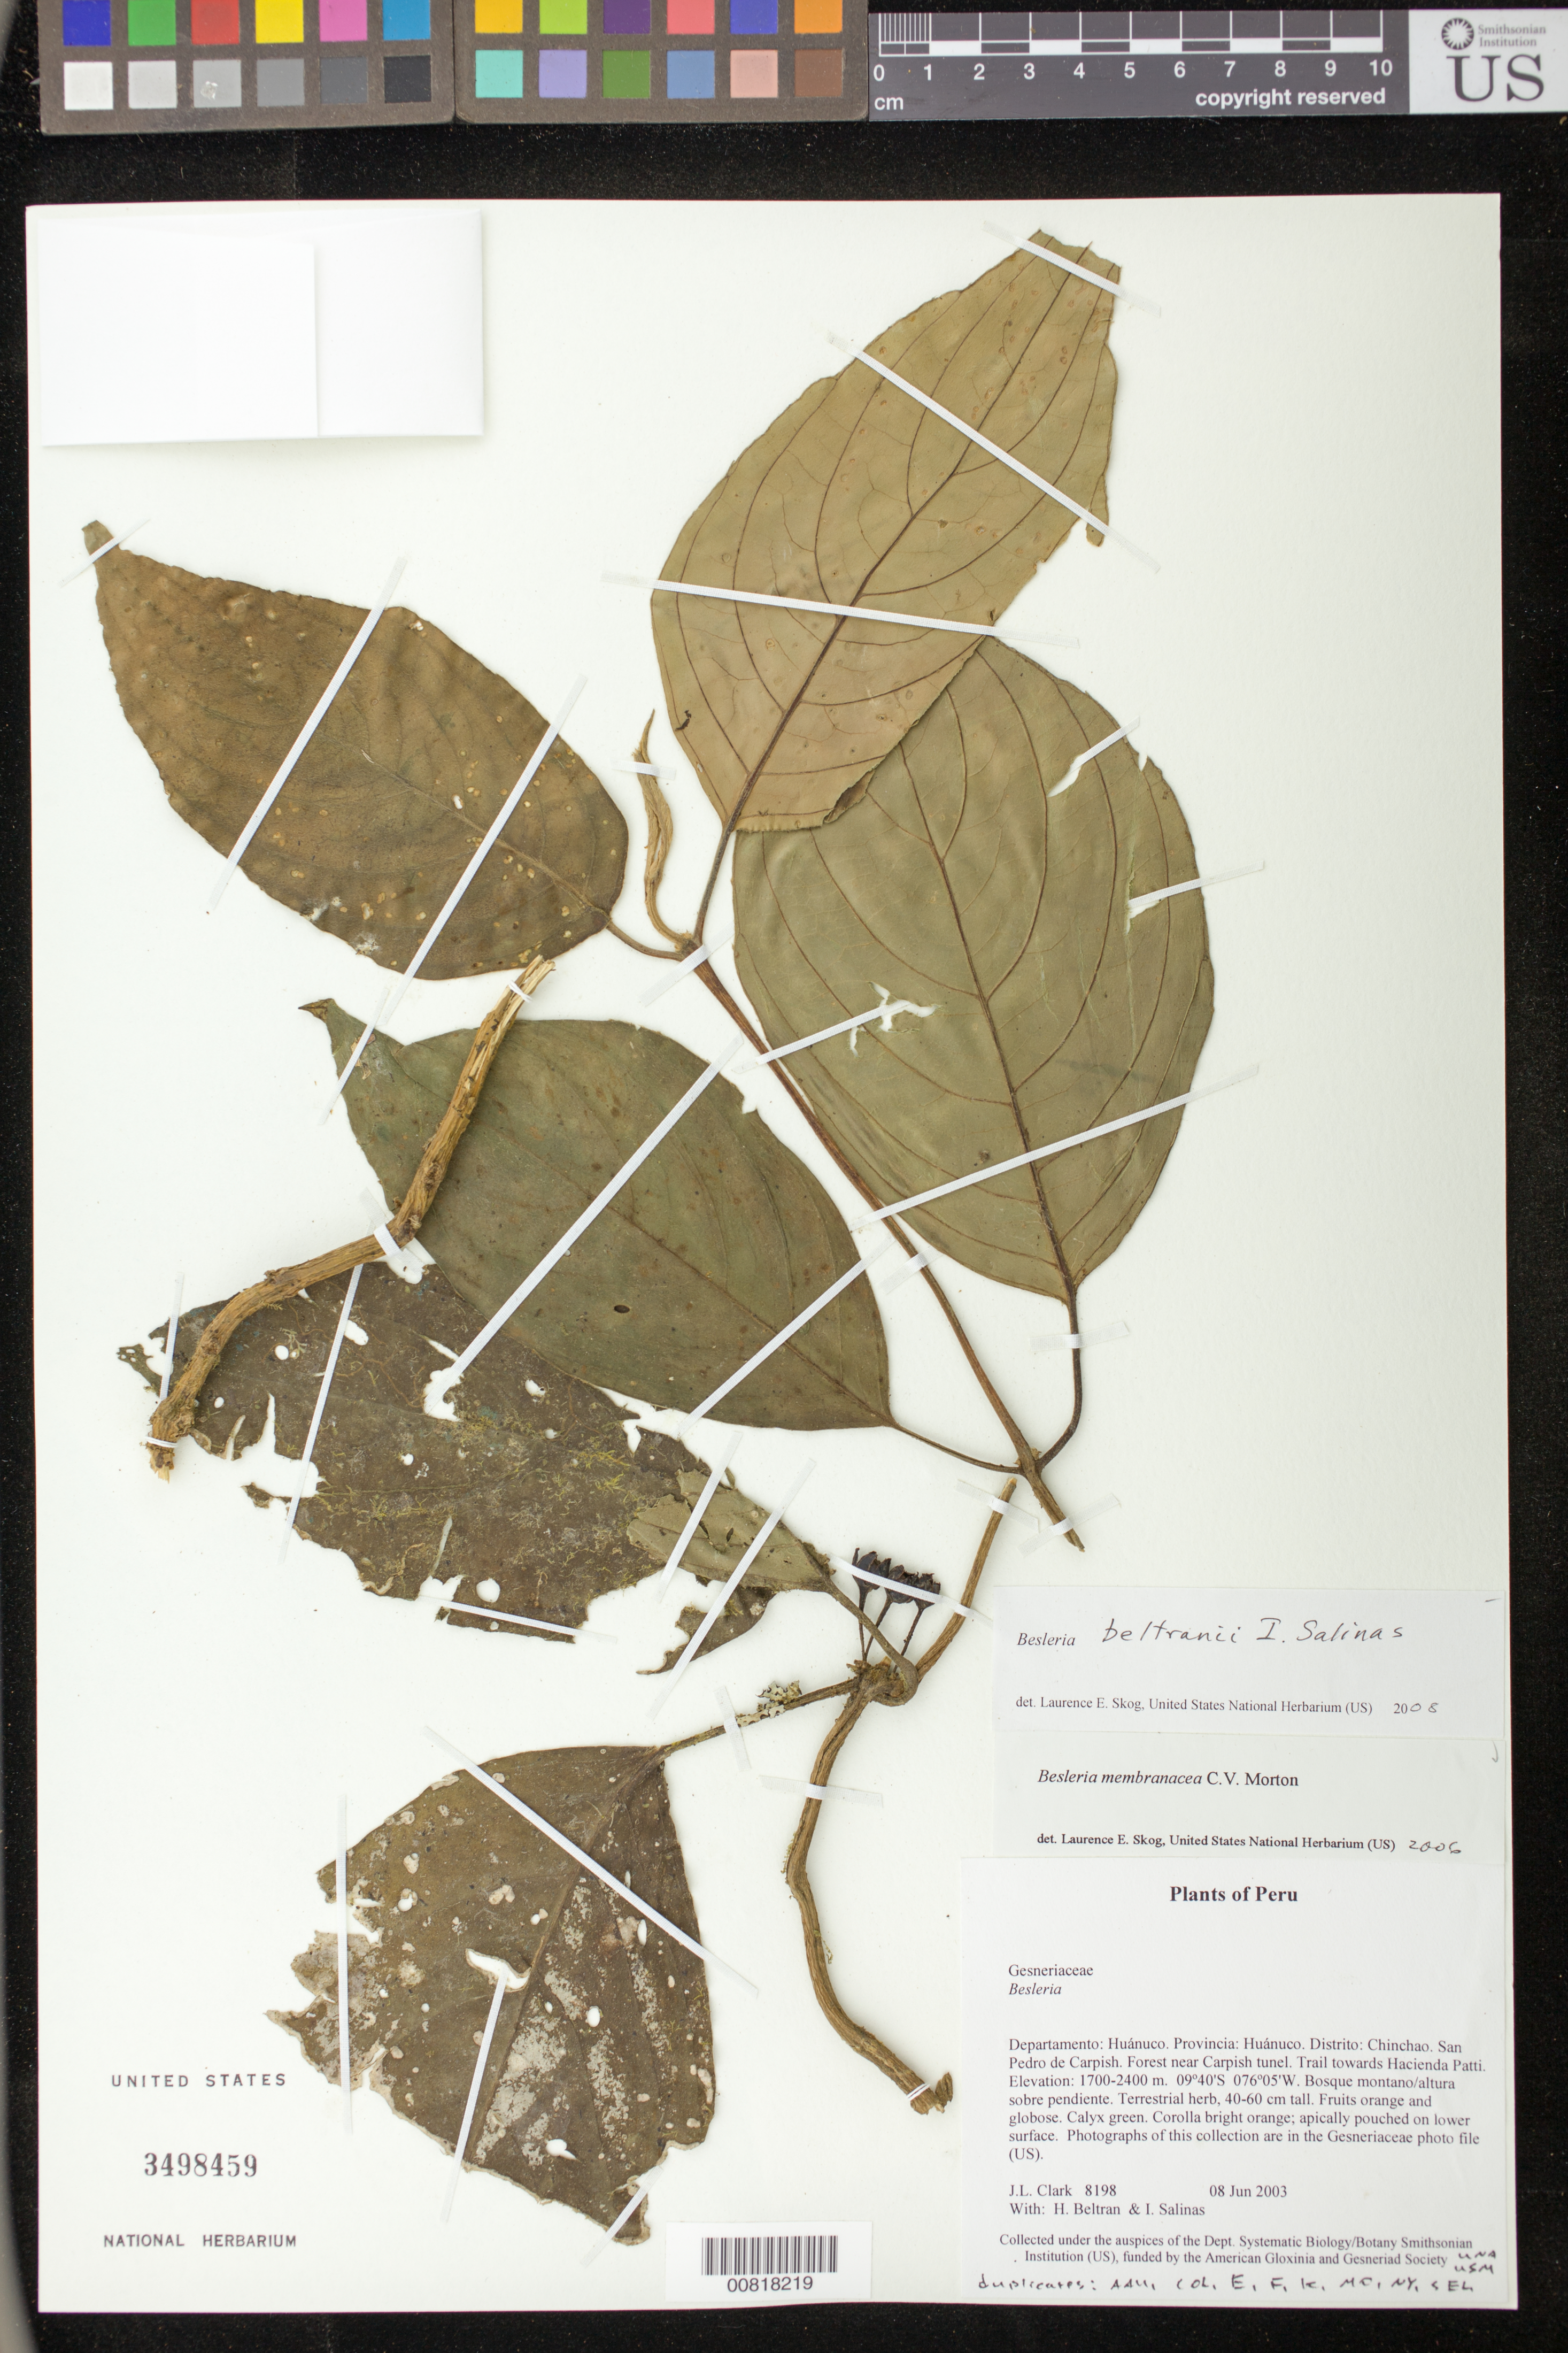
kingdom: Plantae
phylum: Tracheophyta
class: Magnoliopsida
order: Lamiales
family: Gesneriaceae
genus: Besleria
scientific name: Besleria beltranii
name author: I. Salinas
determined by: Salinas, I.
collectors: J. L. Clark, H. Beltran & I. Salinas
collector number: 8198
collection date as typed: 08 Jun 2003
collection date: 2003-06-08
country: Peru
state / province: Huánuco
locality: Huánuco. Distrito: Chinchao. San Pedro de Carpish. Forest near Carpish tunel. Trail towards Hacienda Patti.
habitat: Bosque montano/altura sobre pendiente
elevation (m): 1700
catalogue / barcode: US 3498459